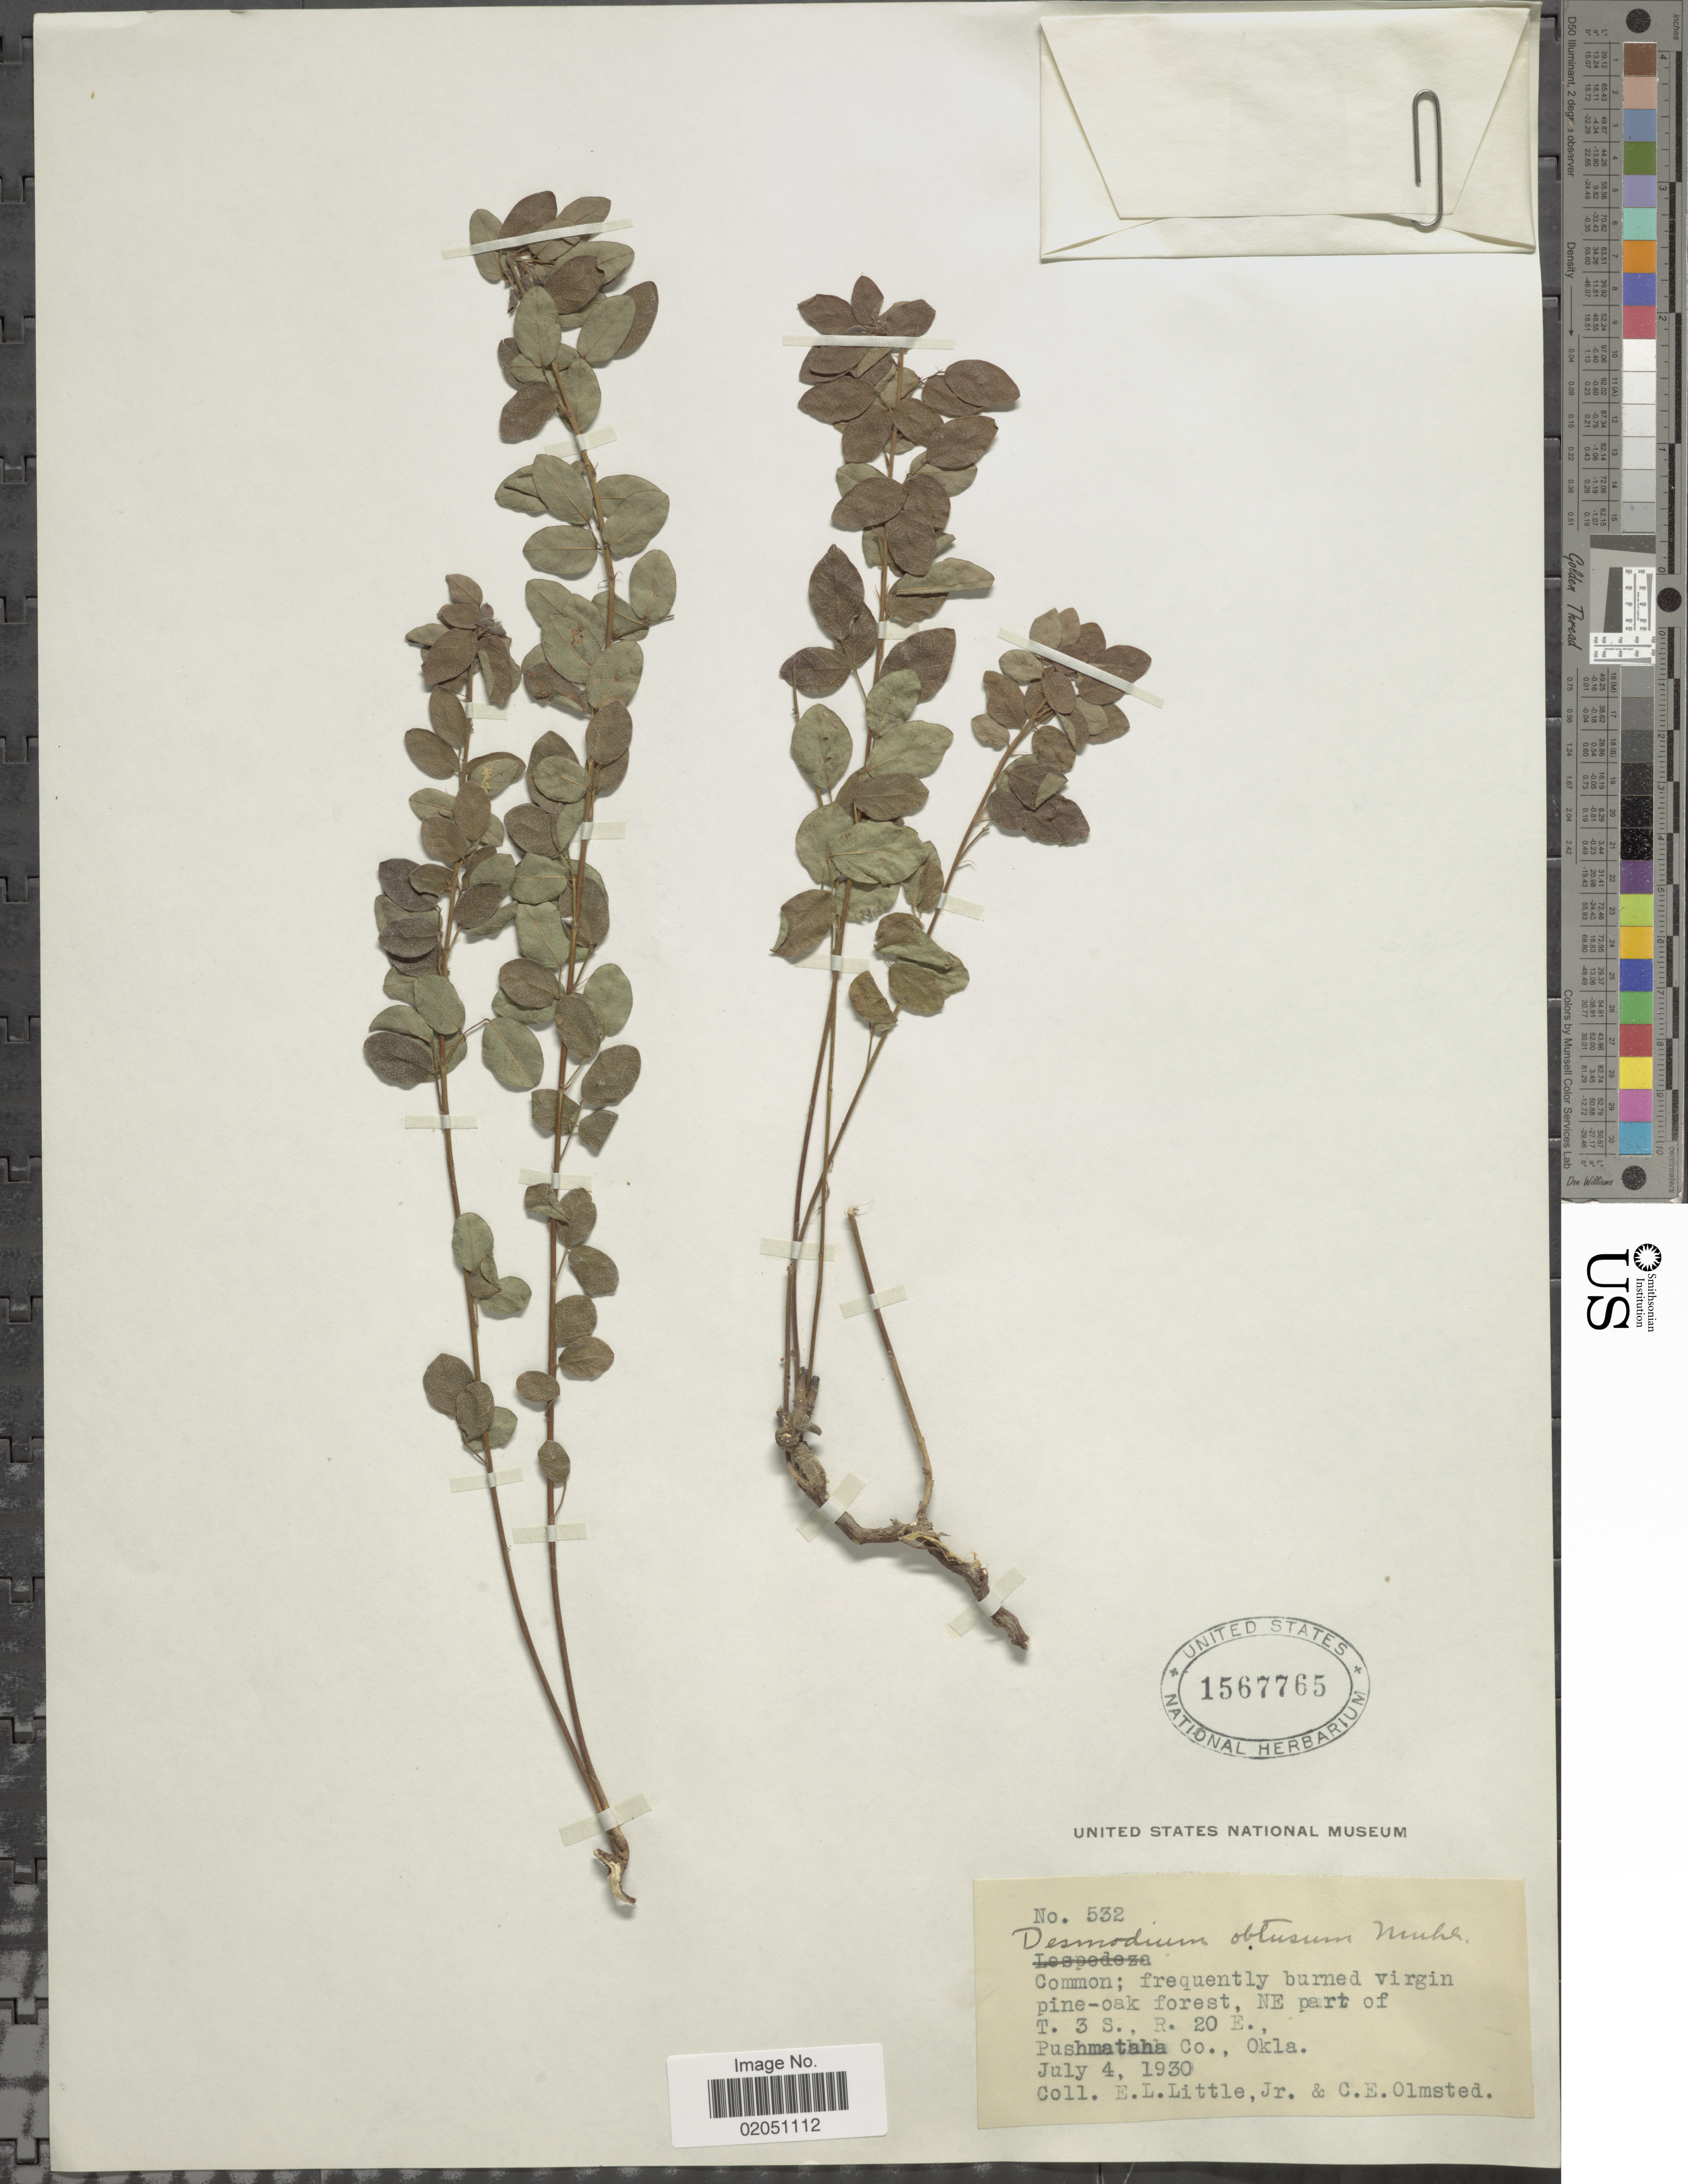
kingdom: Plantae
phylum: Tracheophyta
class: Magnoliopsida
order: Fabales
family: Fabaceae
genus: Desmodium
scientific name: Desmodium obtusum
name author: (Muhl. ex Willd.) DC.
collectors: E. L. Little & C. Olmsted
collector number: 532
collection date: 1930-07-04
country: United States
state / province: Oklahoma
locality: Common; frequently burned virgin pine-oak forest, NE part of T. 3 S., R. 20 E., Pushmataha Co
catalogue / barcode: US 1567765